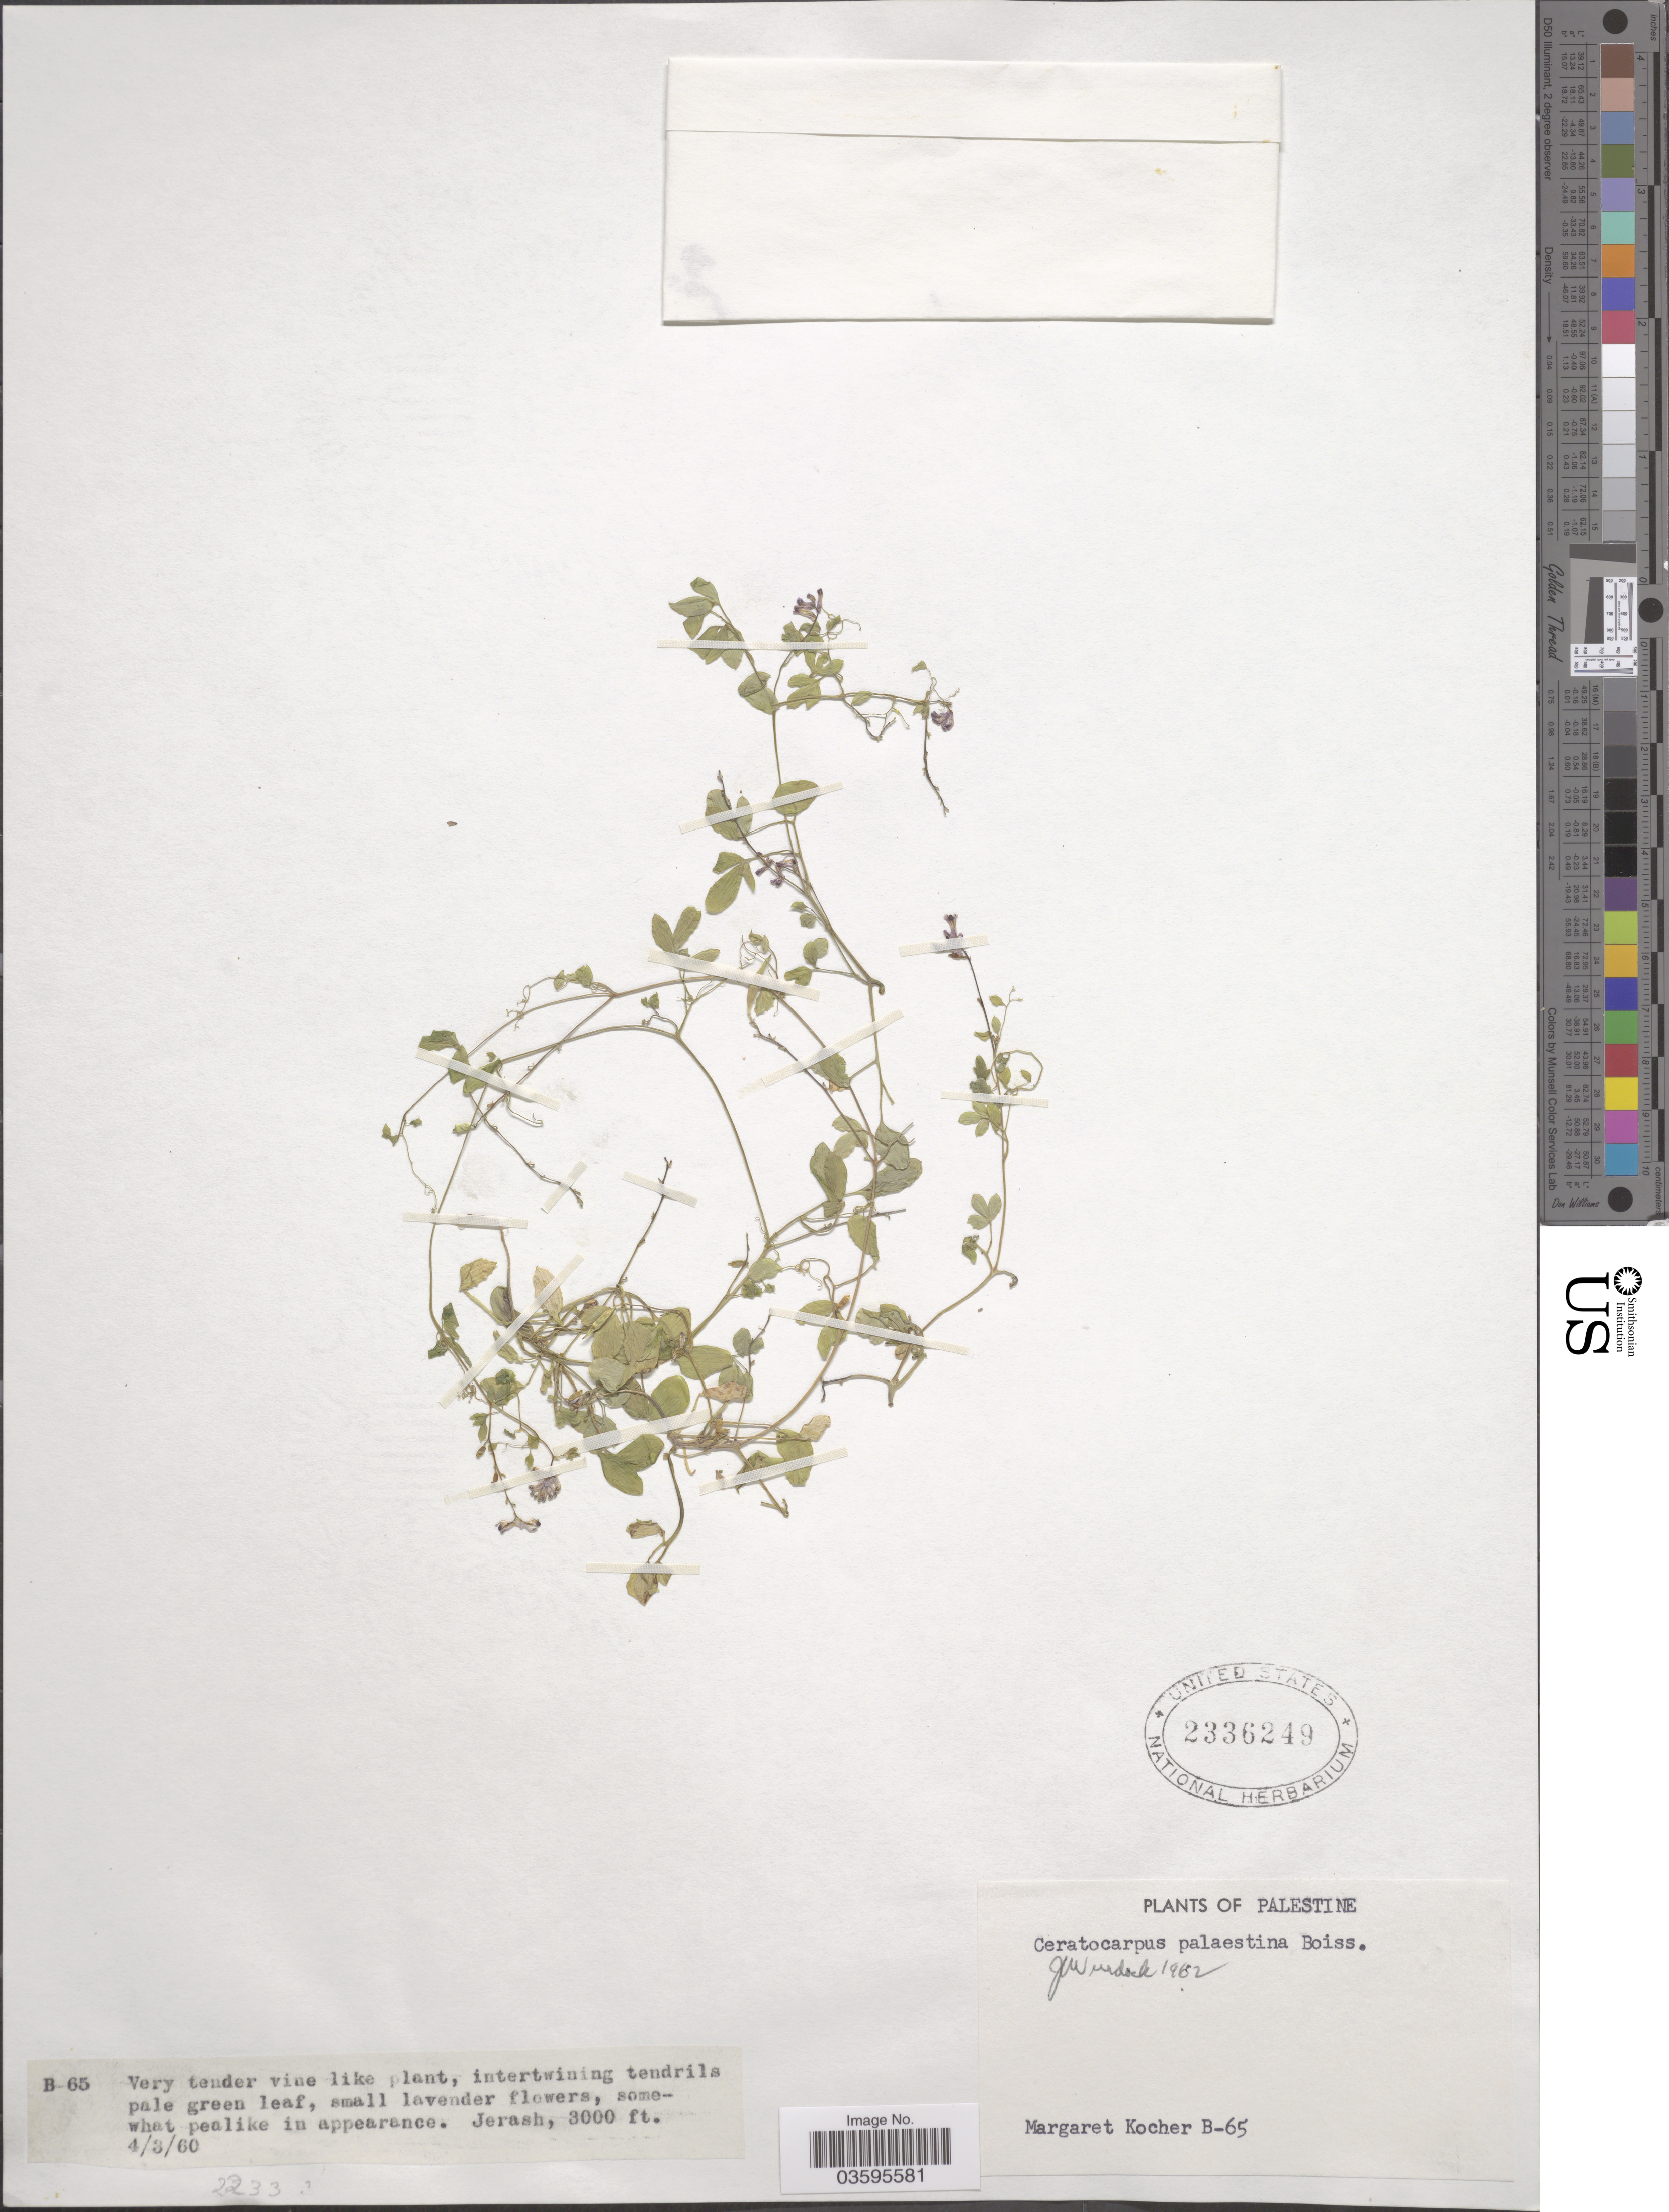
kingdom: Plantae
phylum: Tracheophyta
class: Magnoliopsida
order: Ranunculales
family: Papaveraceae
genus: Ceratocapnos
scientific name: Ceratocapnos turbinata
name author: (DC.) Lidén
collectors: M. Kocher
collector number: B-65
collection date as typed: Transcribed d/m/y: 4/3/60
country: Israel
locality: Palestine. Jerash.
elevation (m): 914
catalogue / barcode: US 2336249